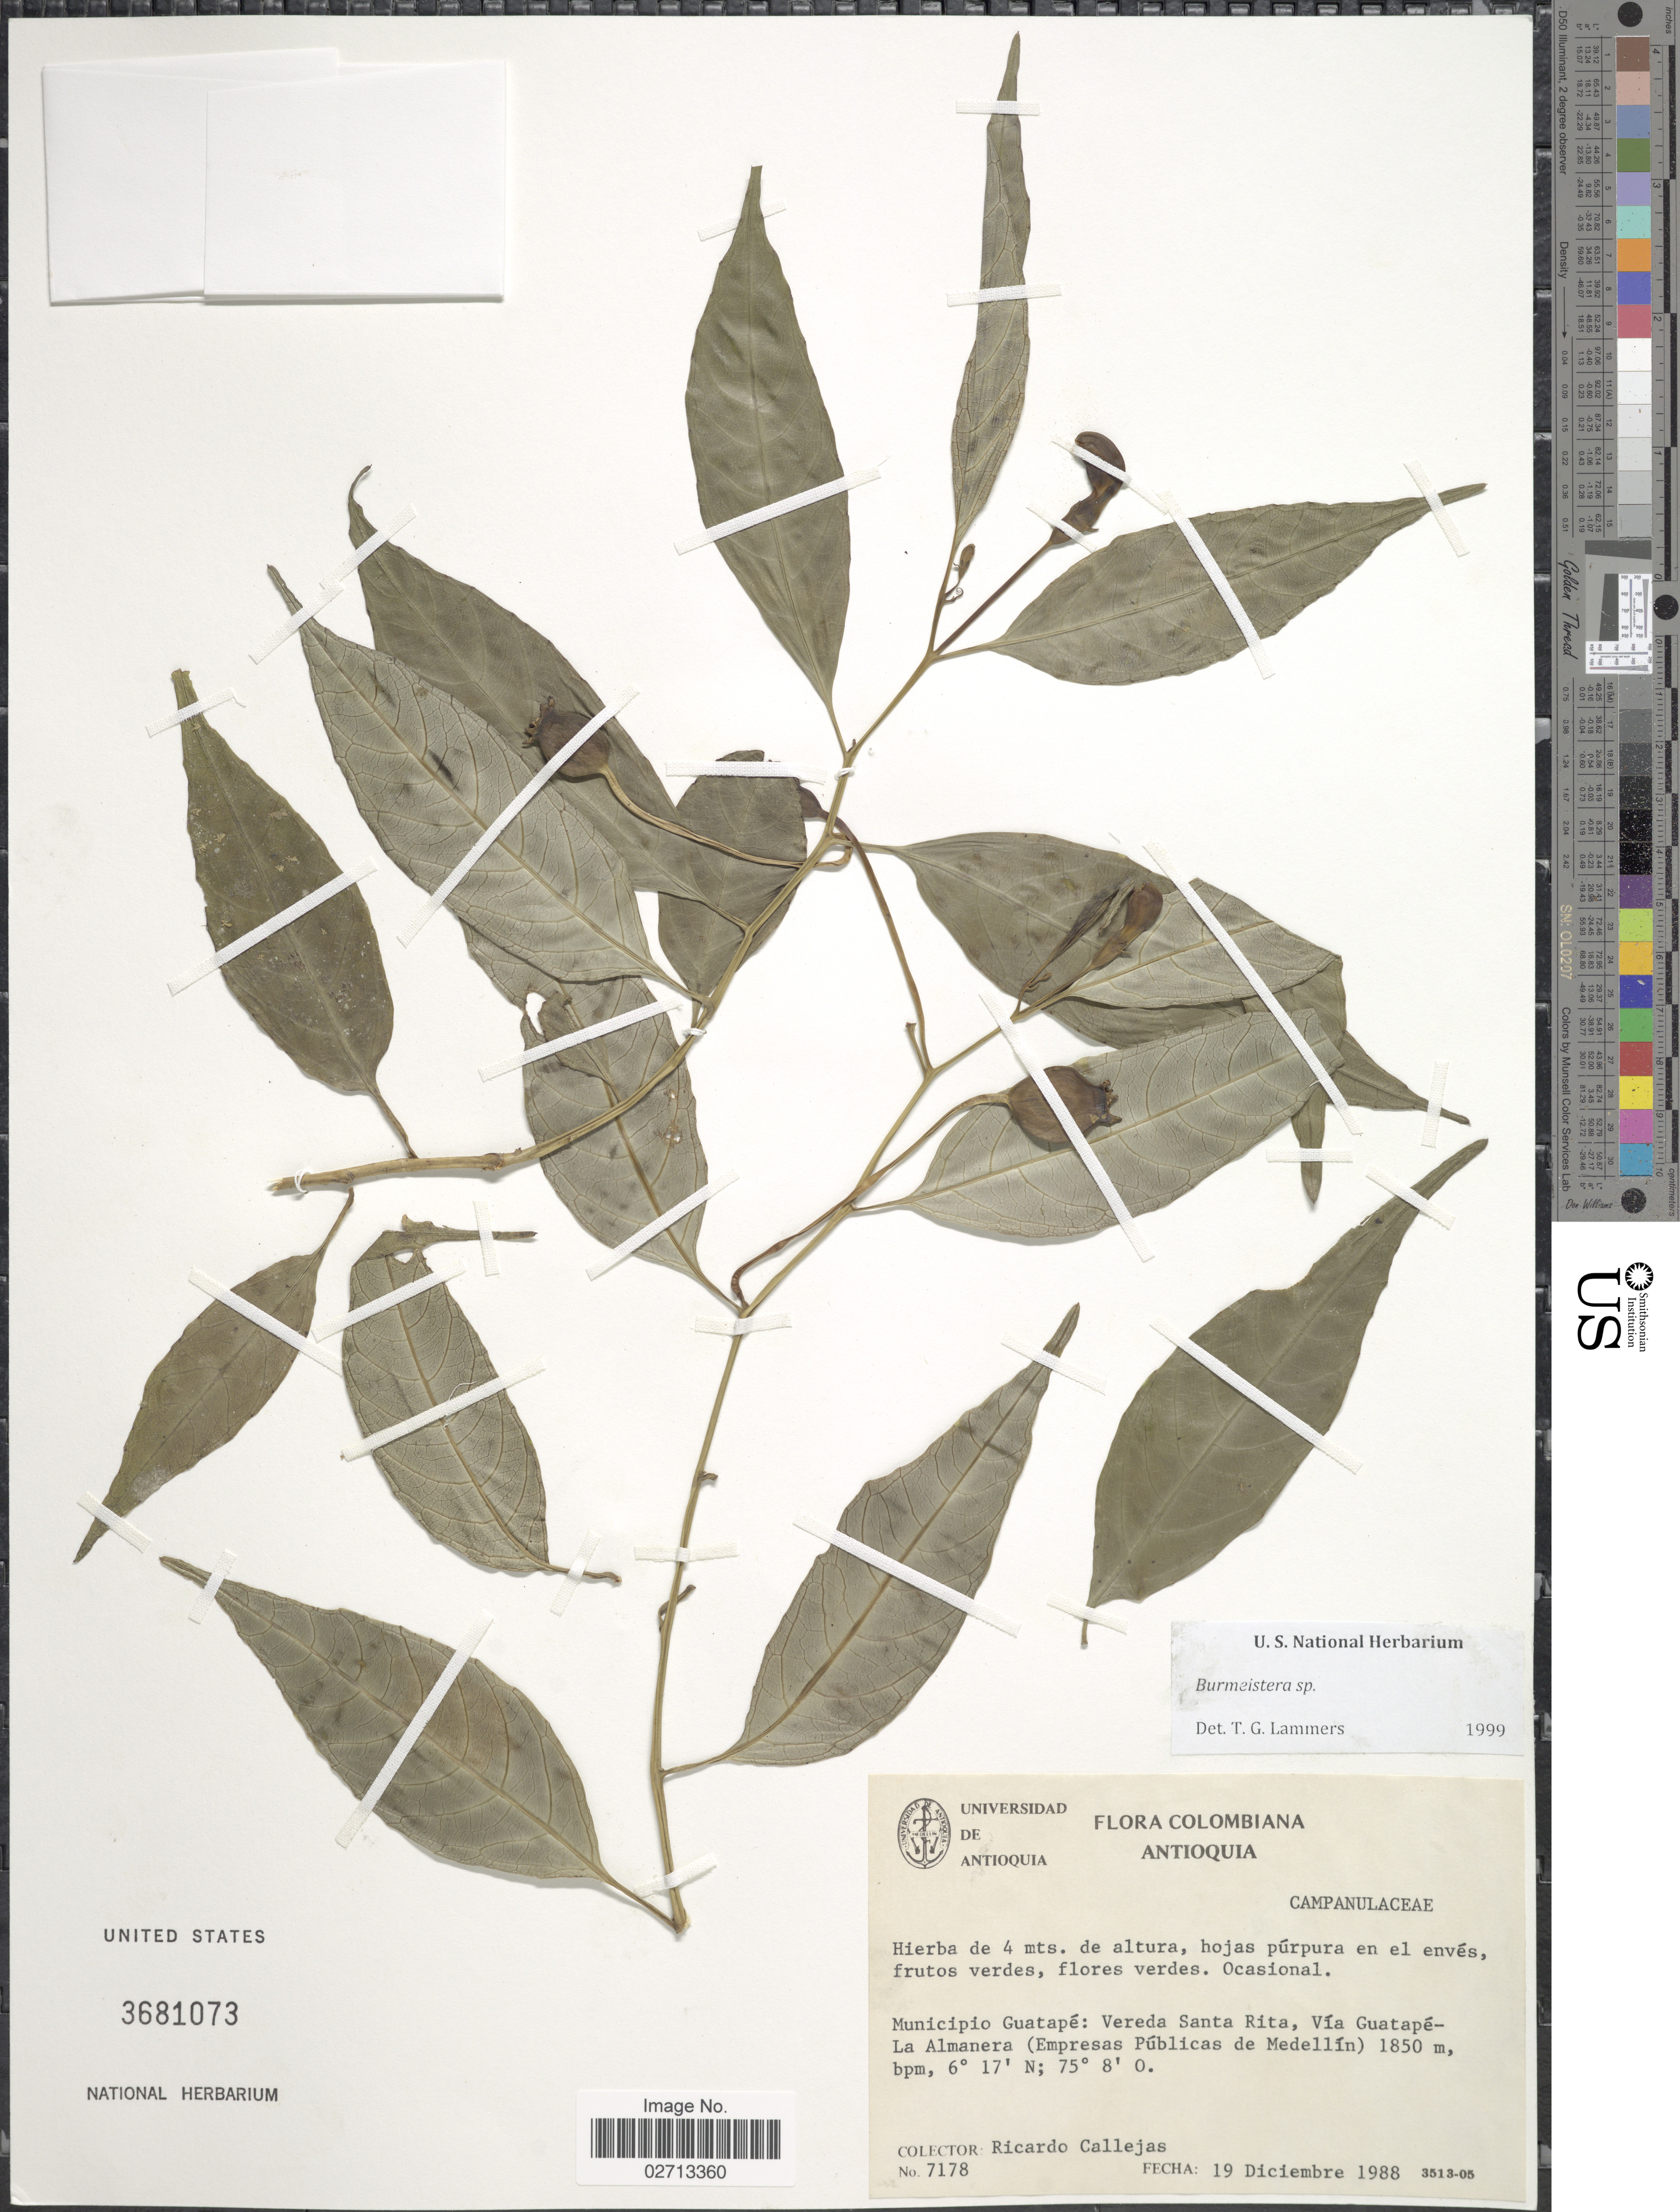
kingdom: Plantae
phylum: Tracheophyta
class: Magnoliopsida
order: Asterales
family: Campanulaceae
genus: Burmeistera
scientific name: Burmeistera sp.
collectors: R. Callejas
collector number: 7178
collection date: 1988-12-19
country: Colombia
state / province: Antioquia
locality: Municipio Guatapé: Vereda Santa Rita, Vía Guatapé-La Almanera (Empresas Públicas de Medellín).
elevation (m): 1850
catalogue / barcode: US 3681073